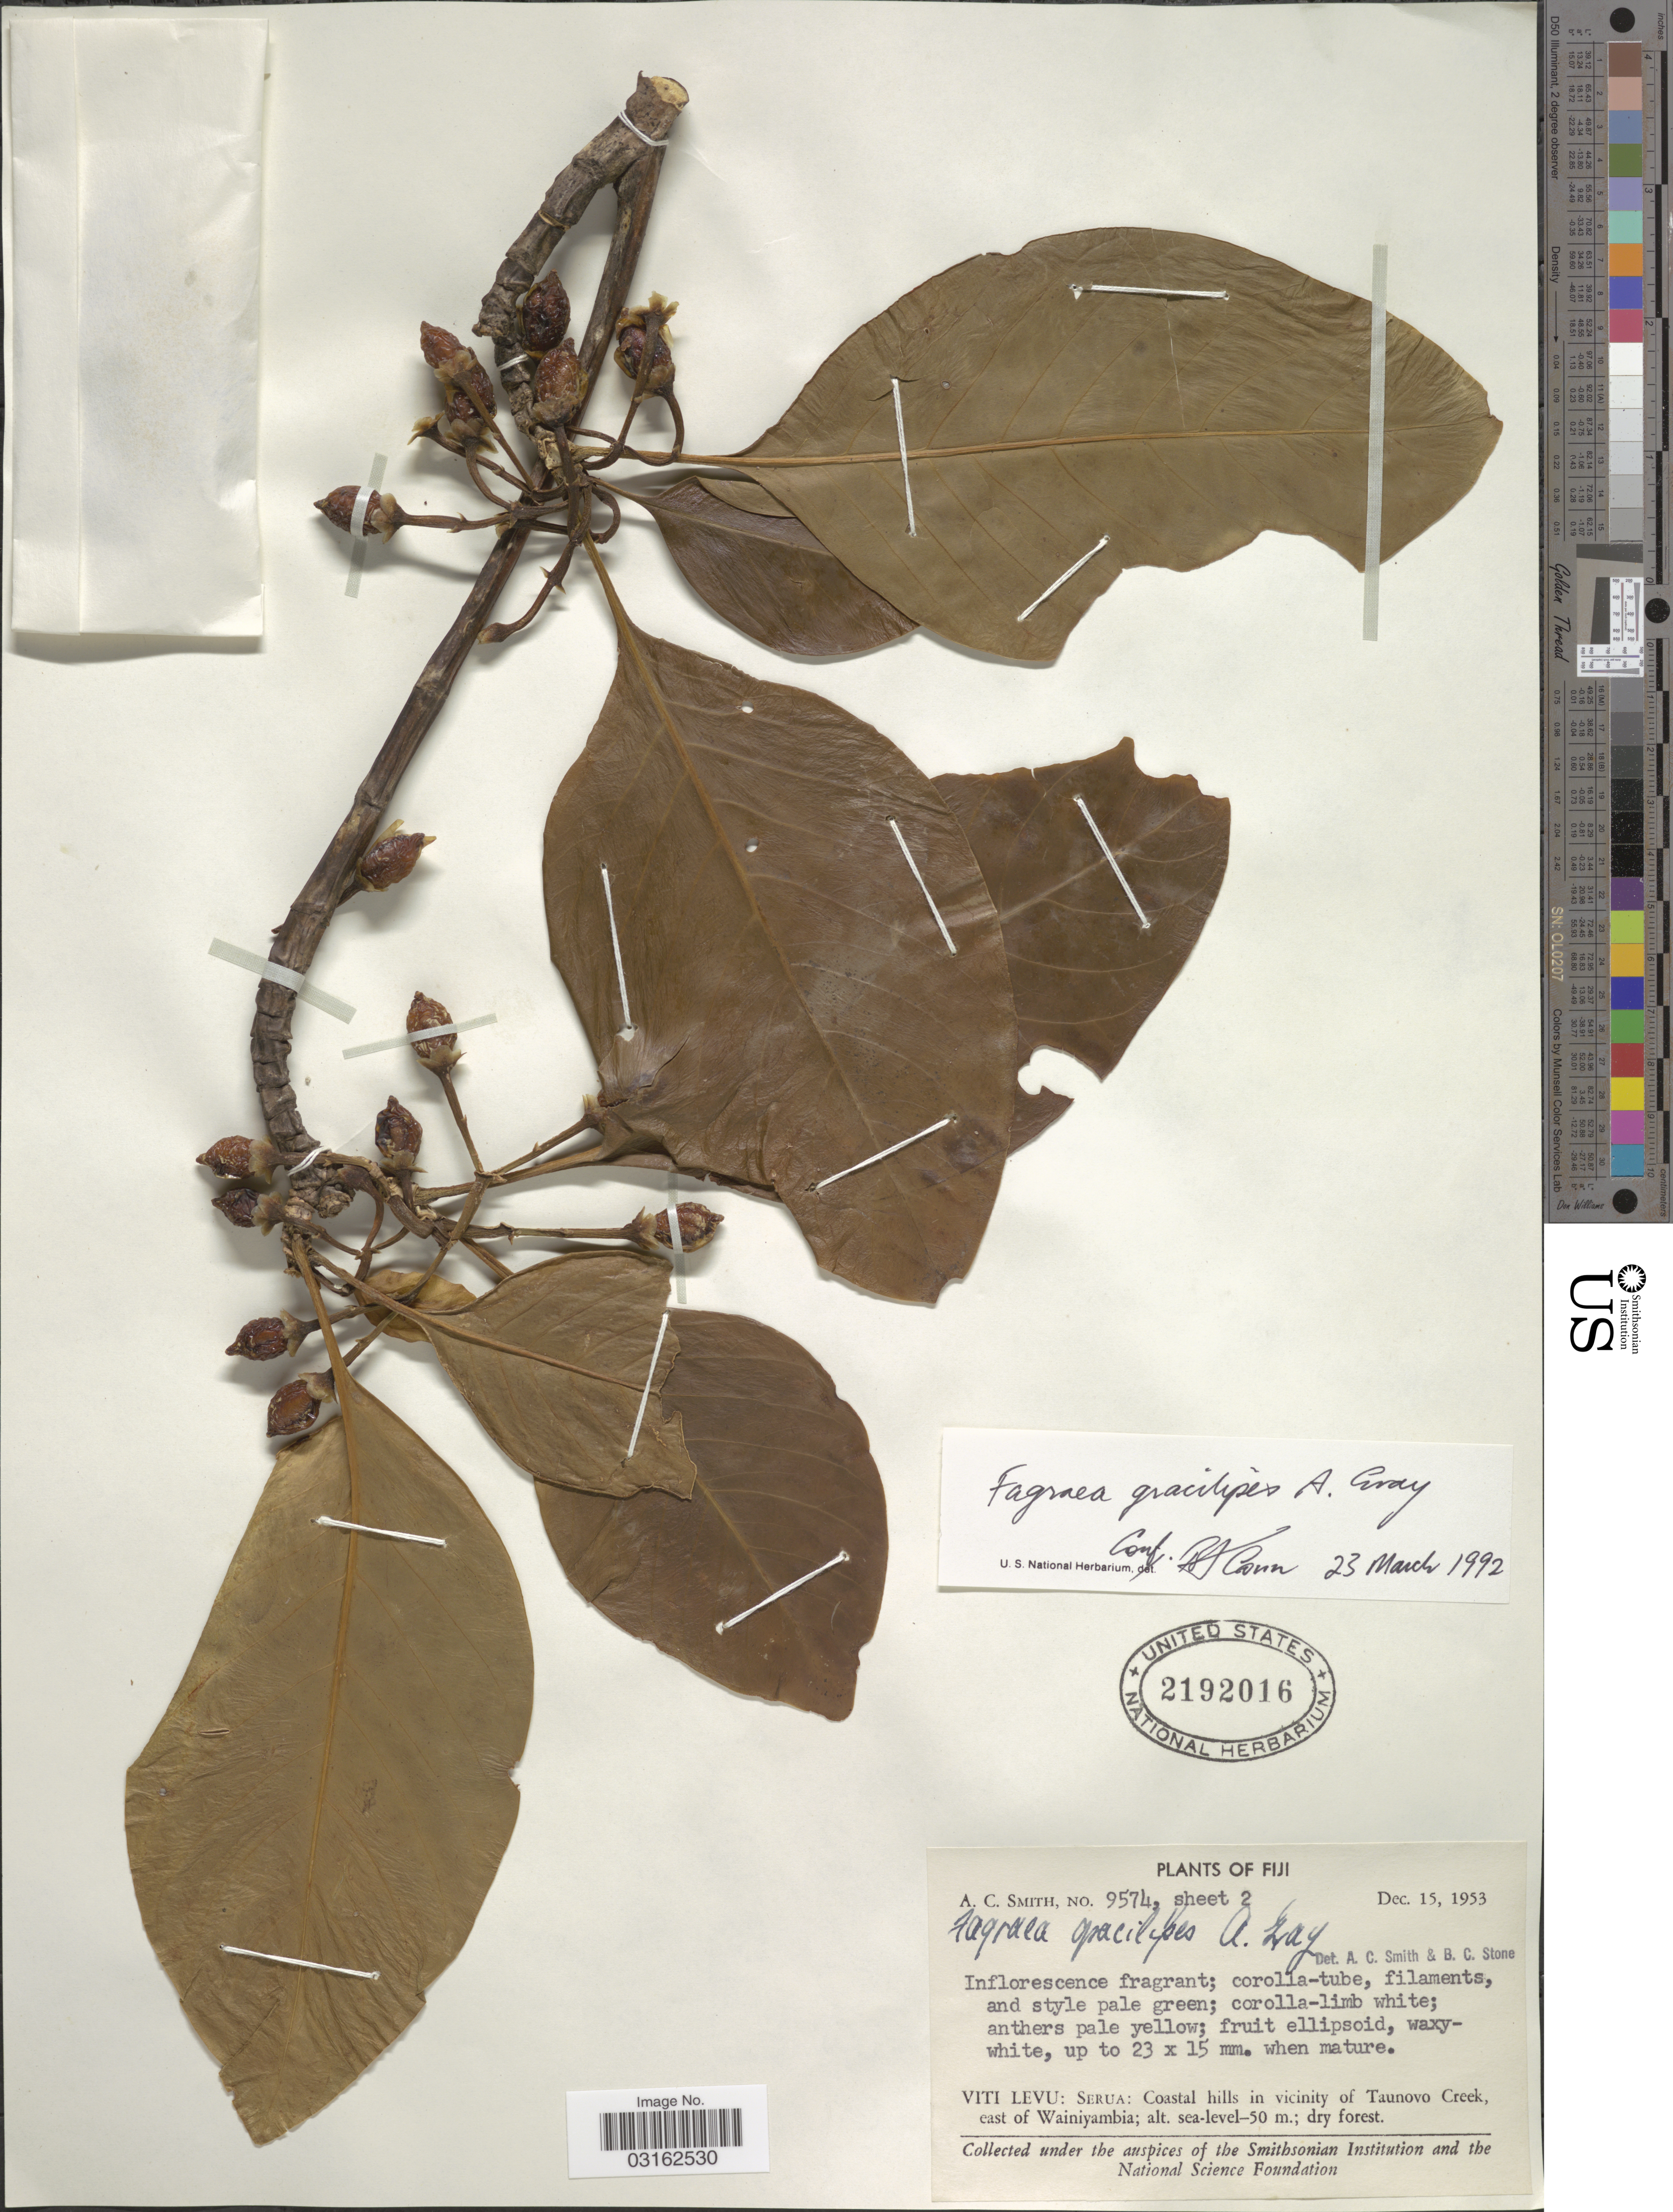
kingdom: Plantae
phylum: Tracheophyta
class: Magnoliopsida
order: Gentianales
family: Gentianaceae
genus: Fagraea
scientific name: Fagraea gracilipes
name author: A. Gray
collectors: A. C. Smith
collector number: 9574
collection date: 1953-12-15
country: Fiji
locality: Viti Levu: Serua: Coastal hills in vicinity of Taunovo Creek, east of Wainiyambia.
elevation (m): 0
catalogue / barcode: US 2192016